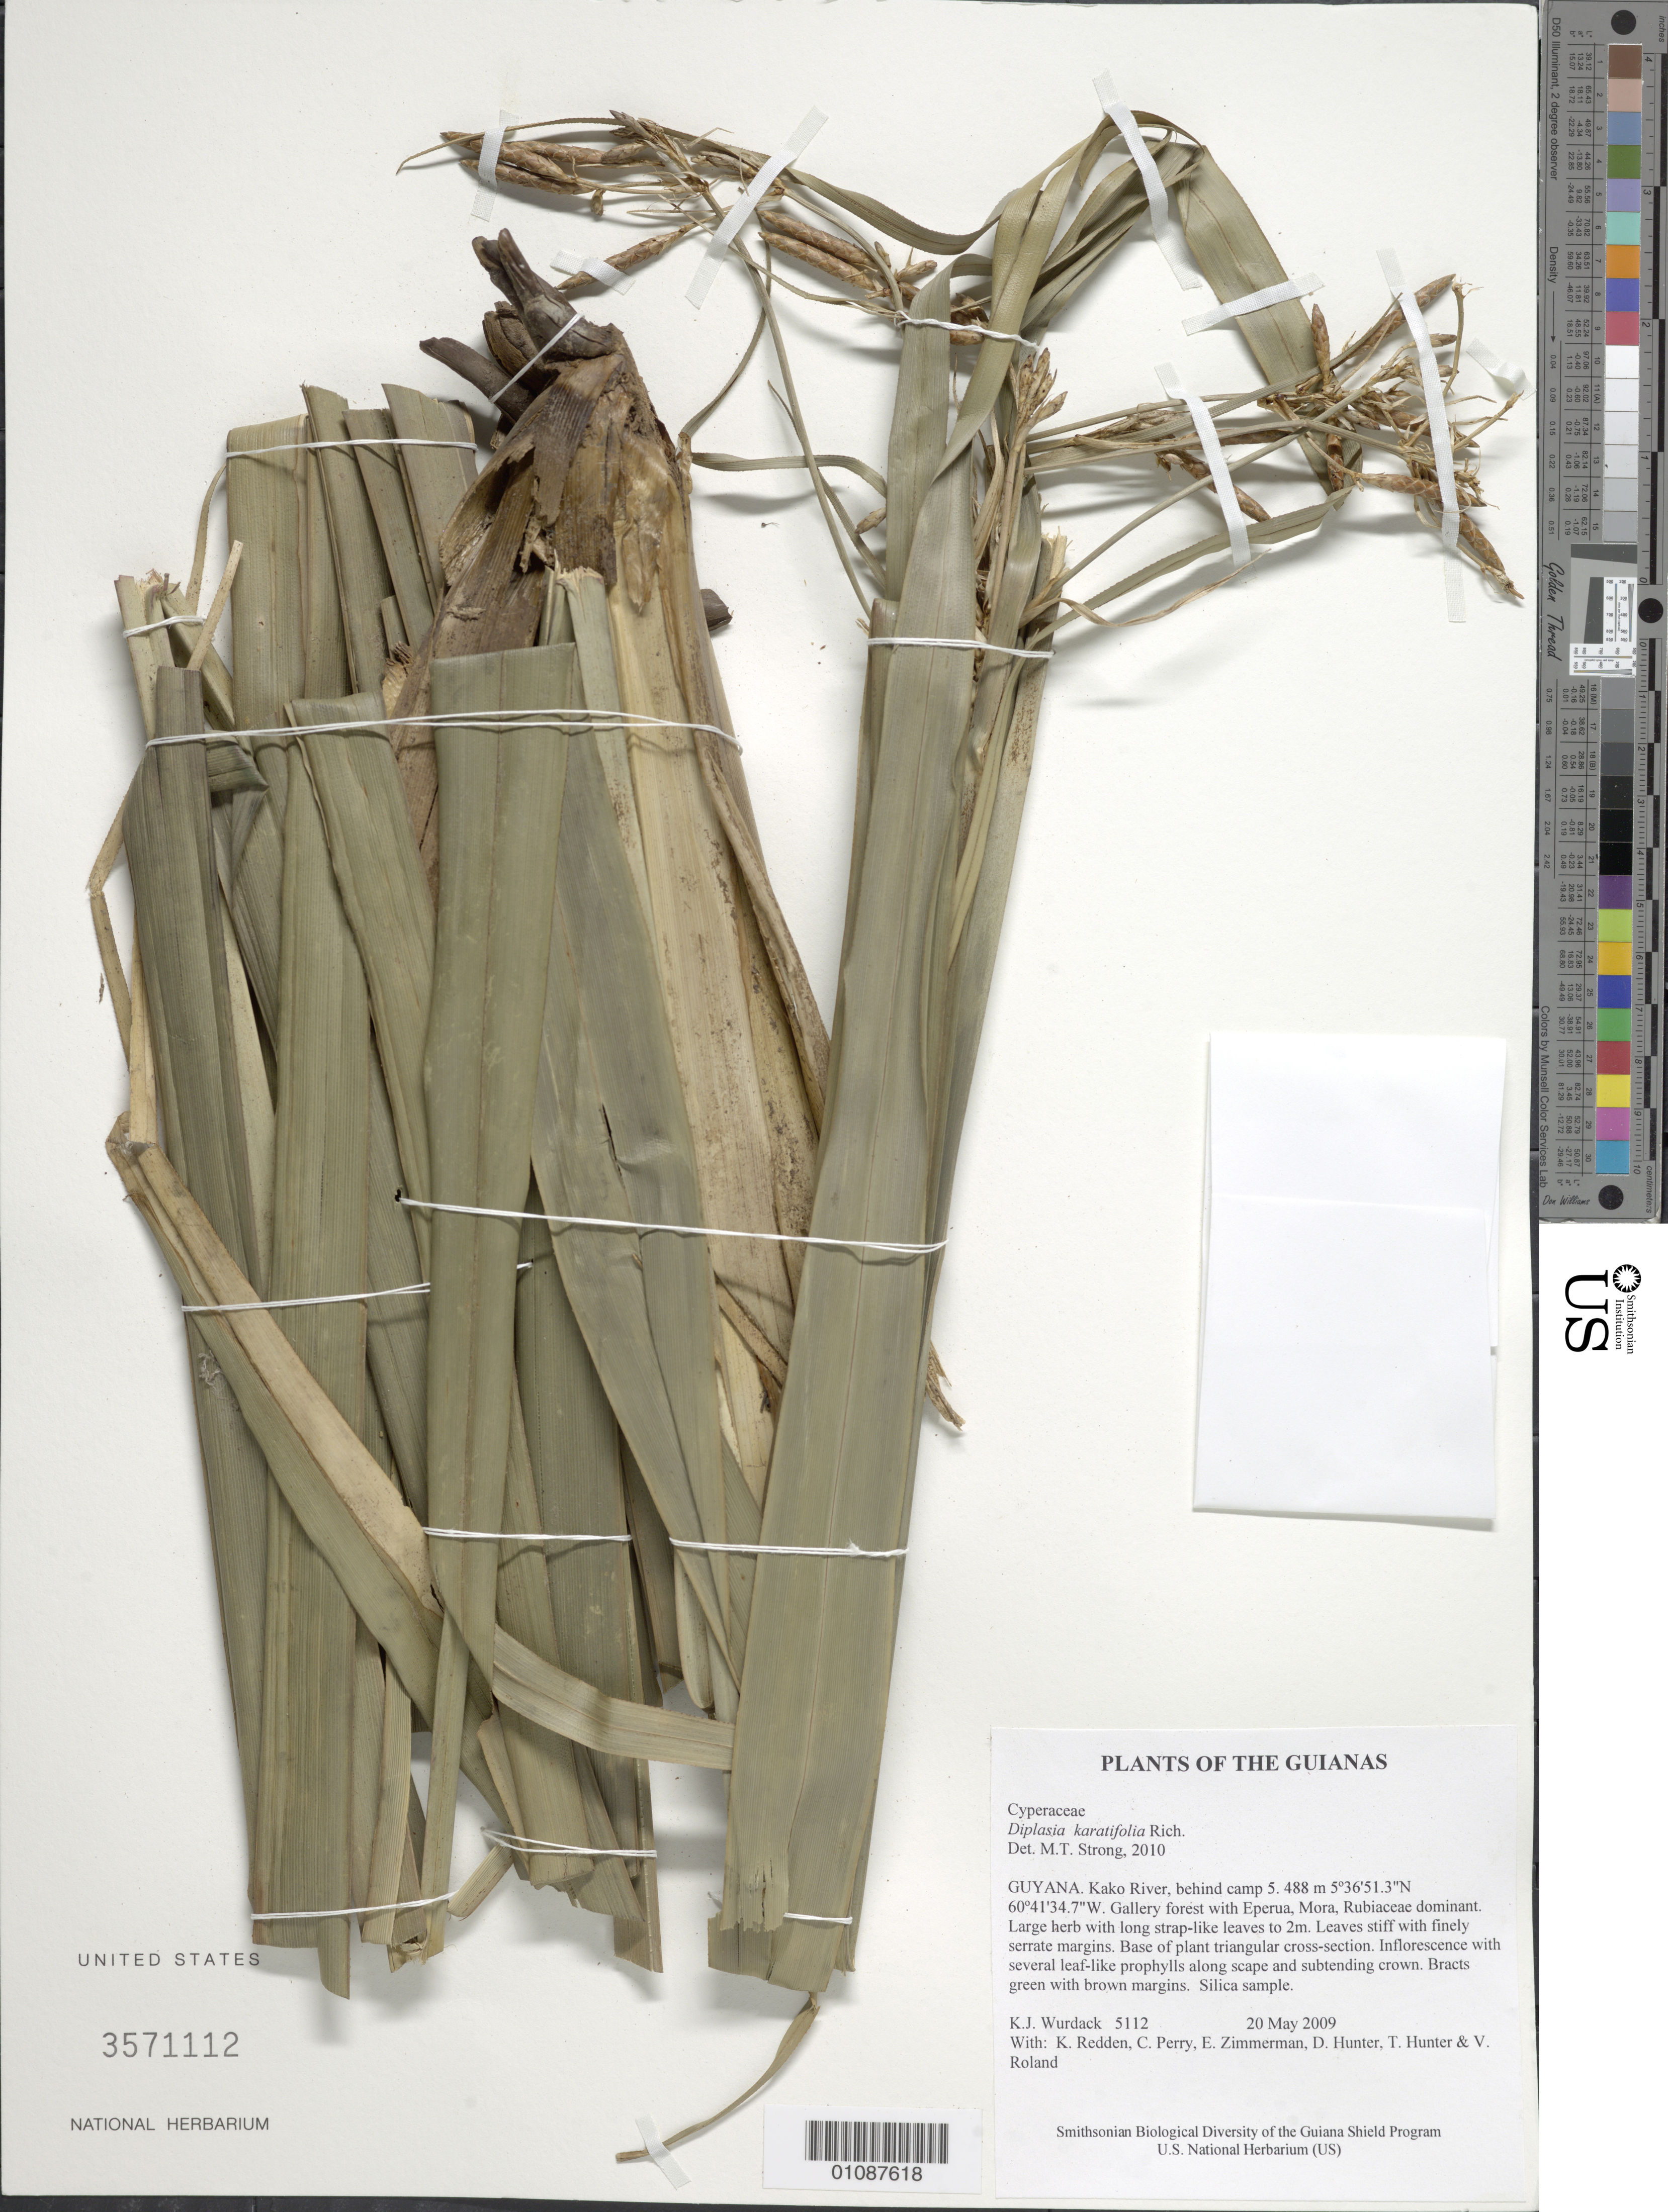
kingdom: Plantae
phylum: Tracheophyta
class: Liliopsida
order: Poales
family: Cyperaceae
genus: Diplasia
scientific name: Diplasia karatifolia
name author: Rich.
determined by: Strong, M. T., (US), Smithsonian Institution - National Museum of Natural History (UNITED STATES)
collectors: K. Wurdack, K. M. Redden, C. Perry, E. Zimmerman, D. Hunter, T. Hunter & V. Roland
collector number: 5112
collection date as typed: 20 May 2009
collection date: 2009-05-20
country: Guyana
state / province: Cuyuni-Mazaruni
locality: Kako River, behind camp 5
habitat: Gallery forest with Eperua, Mora, Rubiaceae dominant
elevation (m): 488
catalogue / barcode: US 3571112